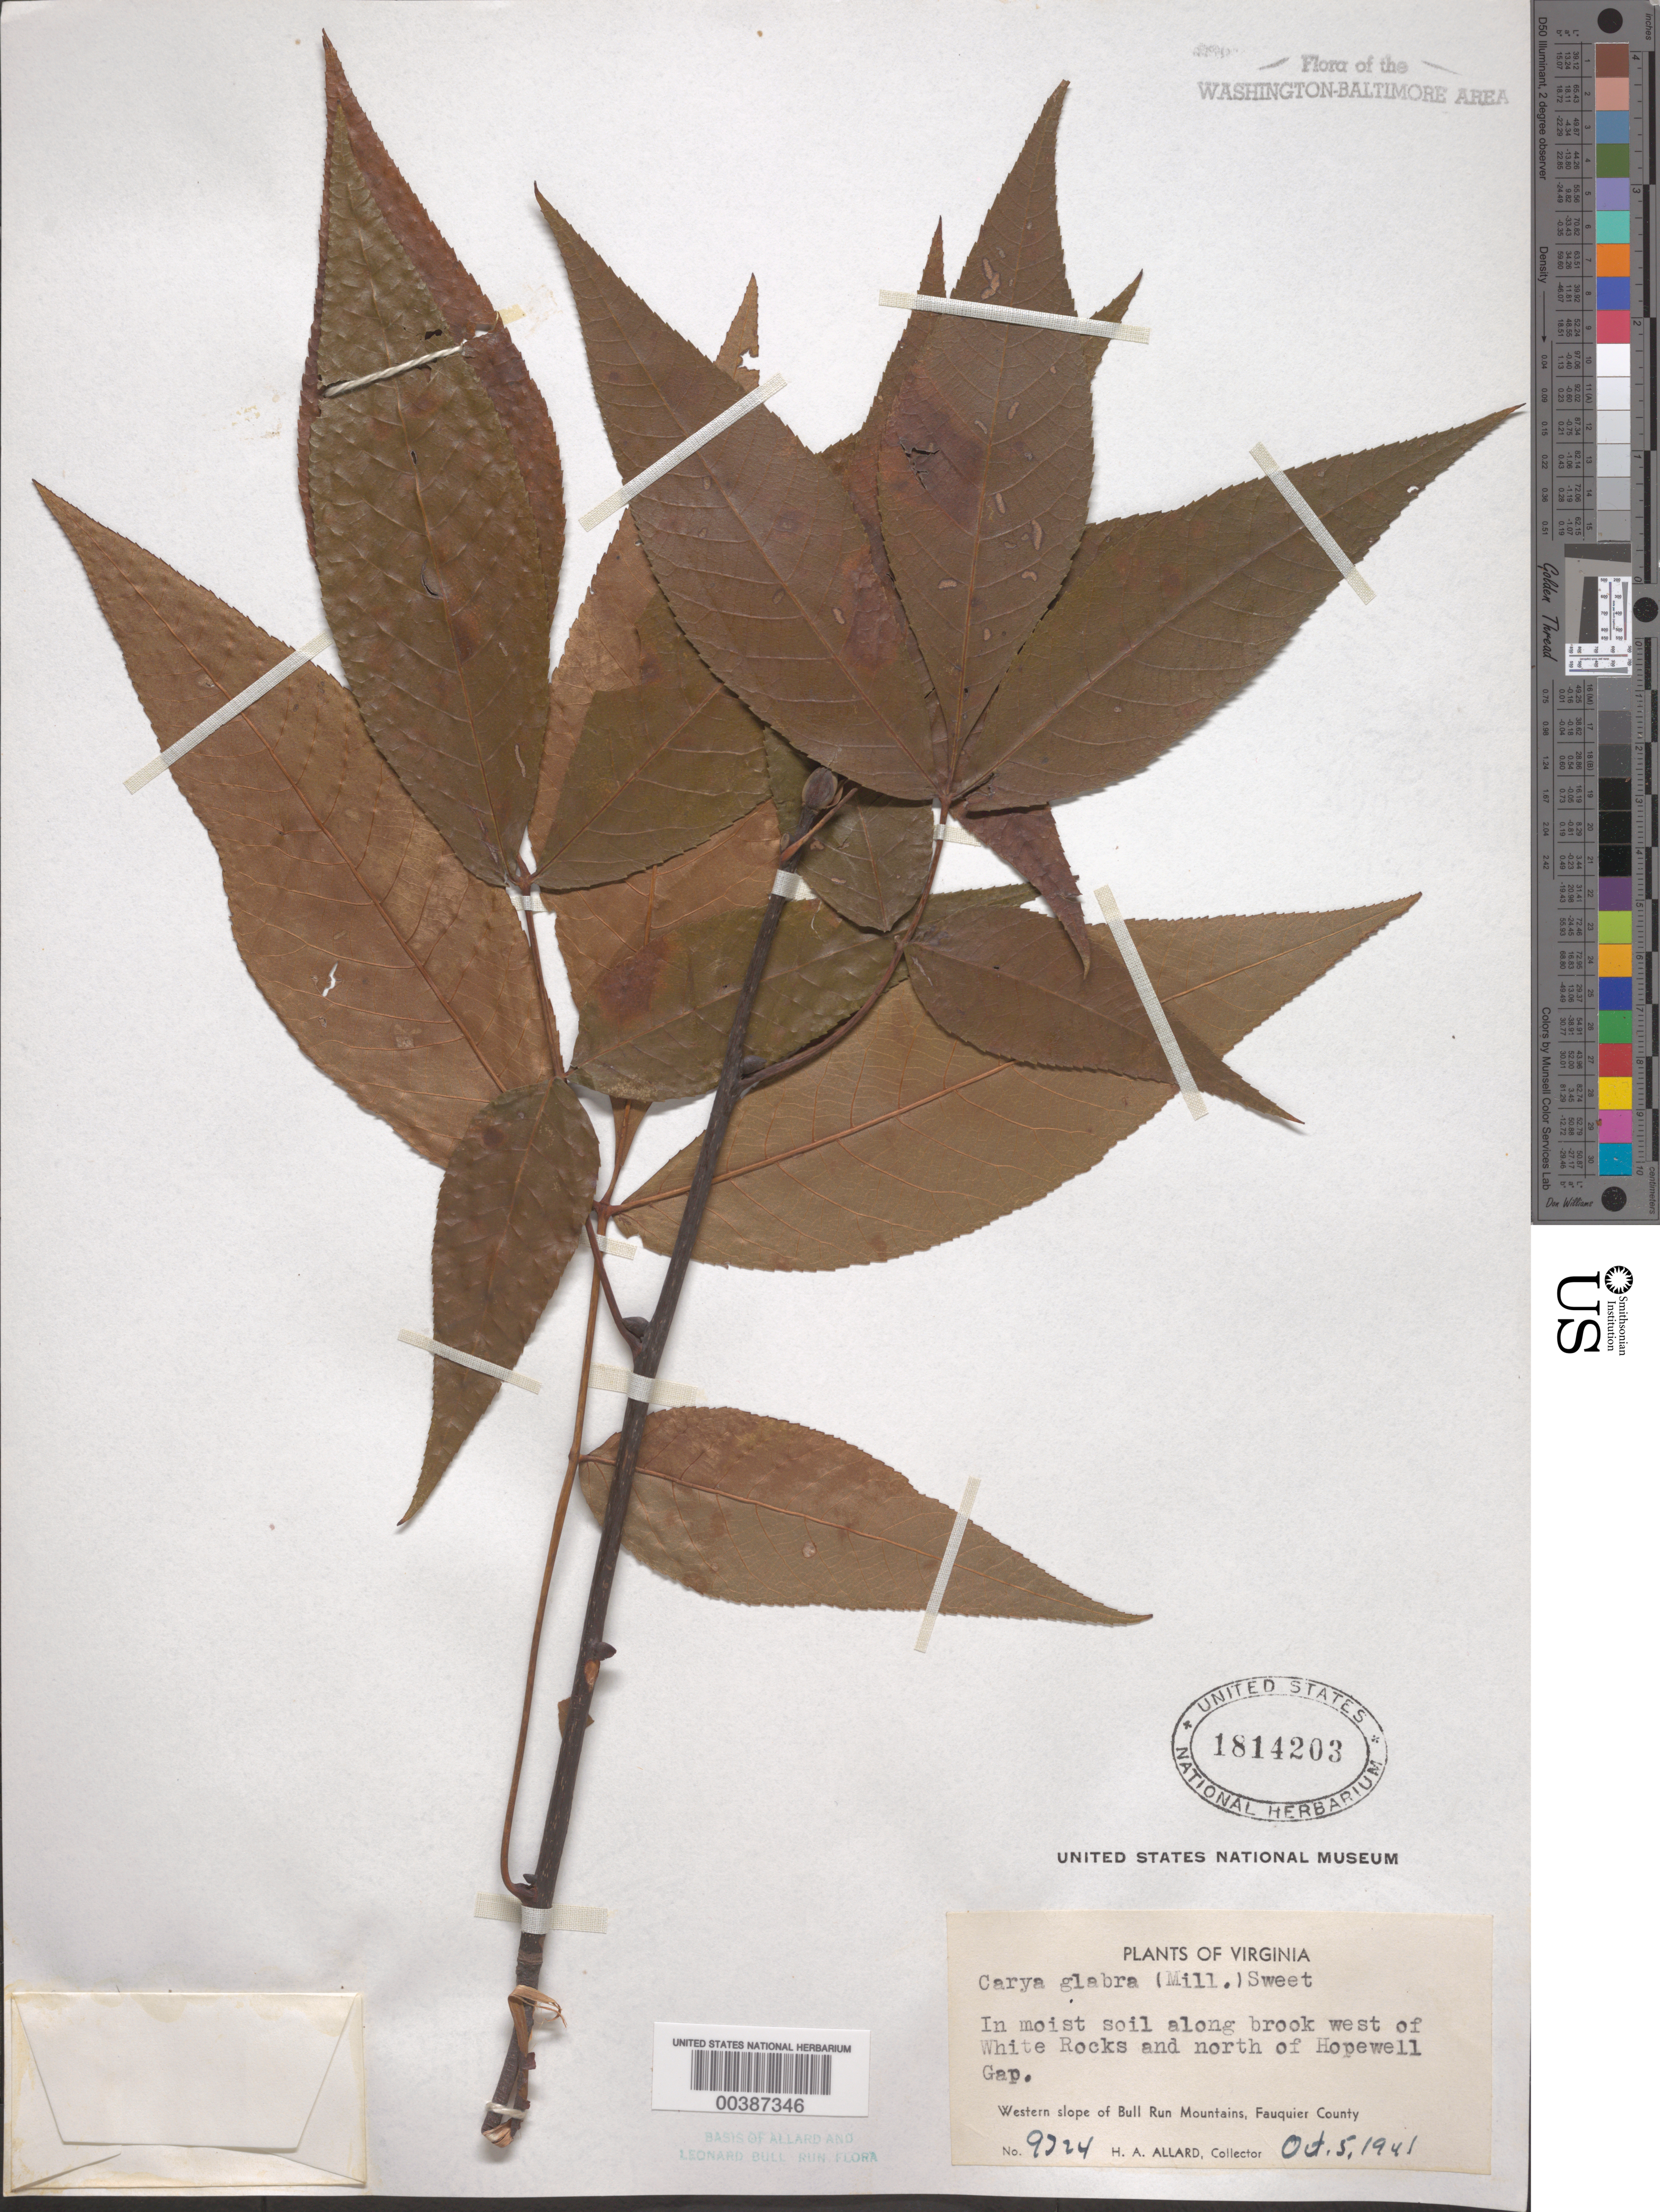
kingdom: Plantae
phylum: Tracheophyta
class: Magnoliopsida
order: Fagales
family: Juglandaceae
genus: Carya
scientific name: Carya glabra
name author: (Mill.) Sweet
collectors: H. A. Allard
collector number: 9724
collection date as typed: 05 Oct 1941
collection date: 1941-10-05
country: United States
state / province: Virginia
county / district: Fauquier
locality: West of White Rocks and north of Hopewell Gap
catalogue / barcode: US 1814203